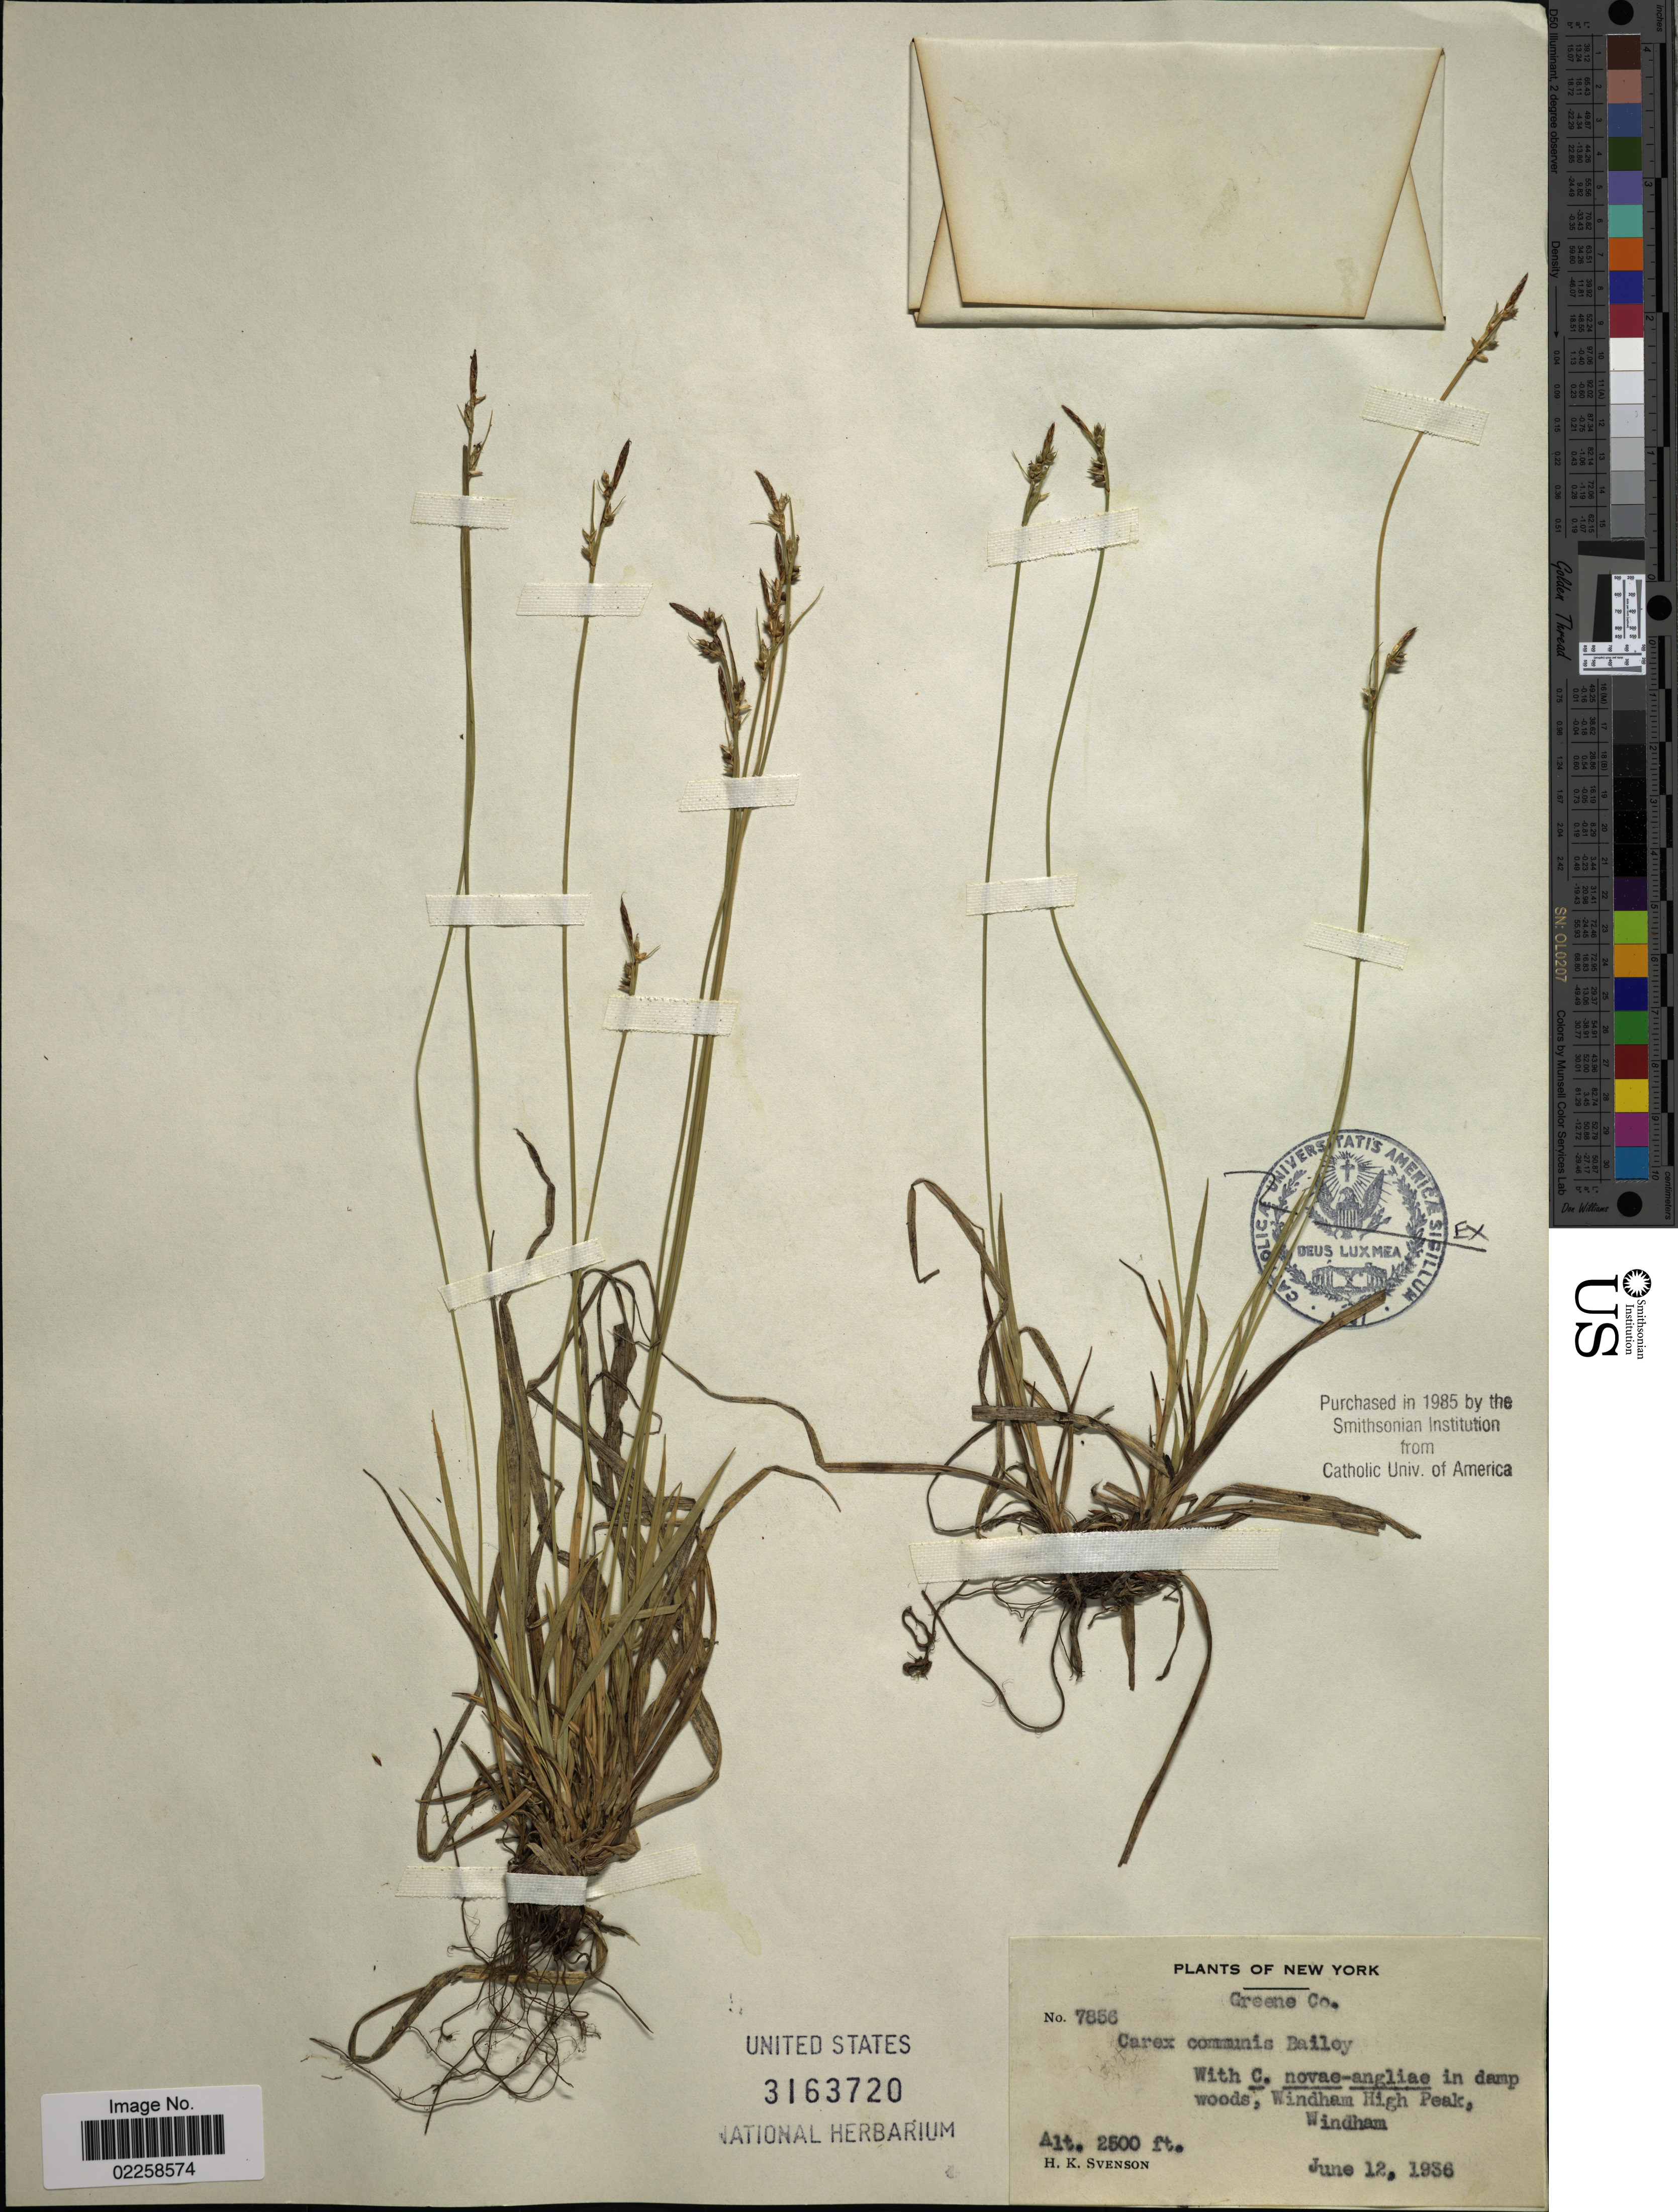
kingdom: Plantae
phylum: Tracheophyta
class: Liliopsida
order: Poales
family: Cyperaceae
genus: Carex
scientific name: Carex communis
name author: L.H. Bailey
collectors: H. K. Svenson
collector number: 7856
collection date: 1936-06-12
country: United States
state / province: New York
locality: Greene Co. In damp woods, Windham High Peak, Windham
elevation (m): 762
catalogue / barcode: US 3163720